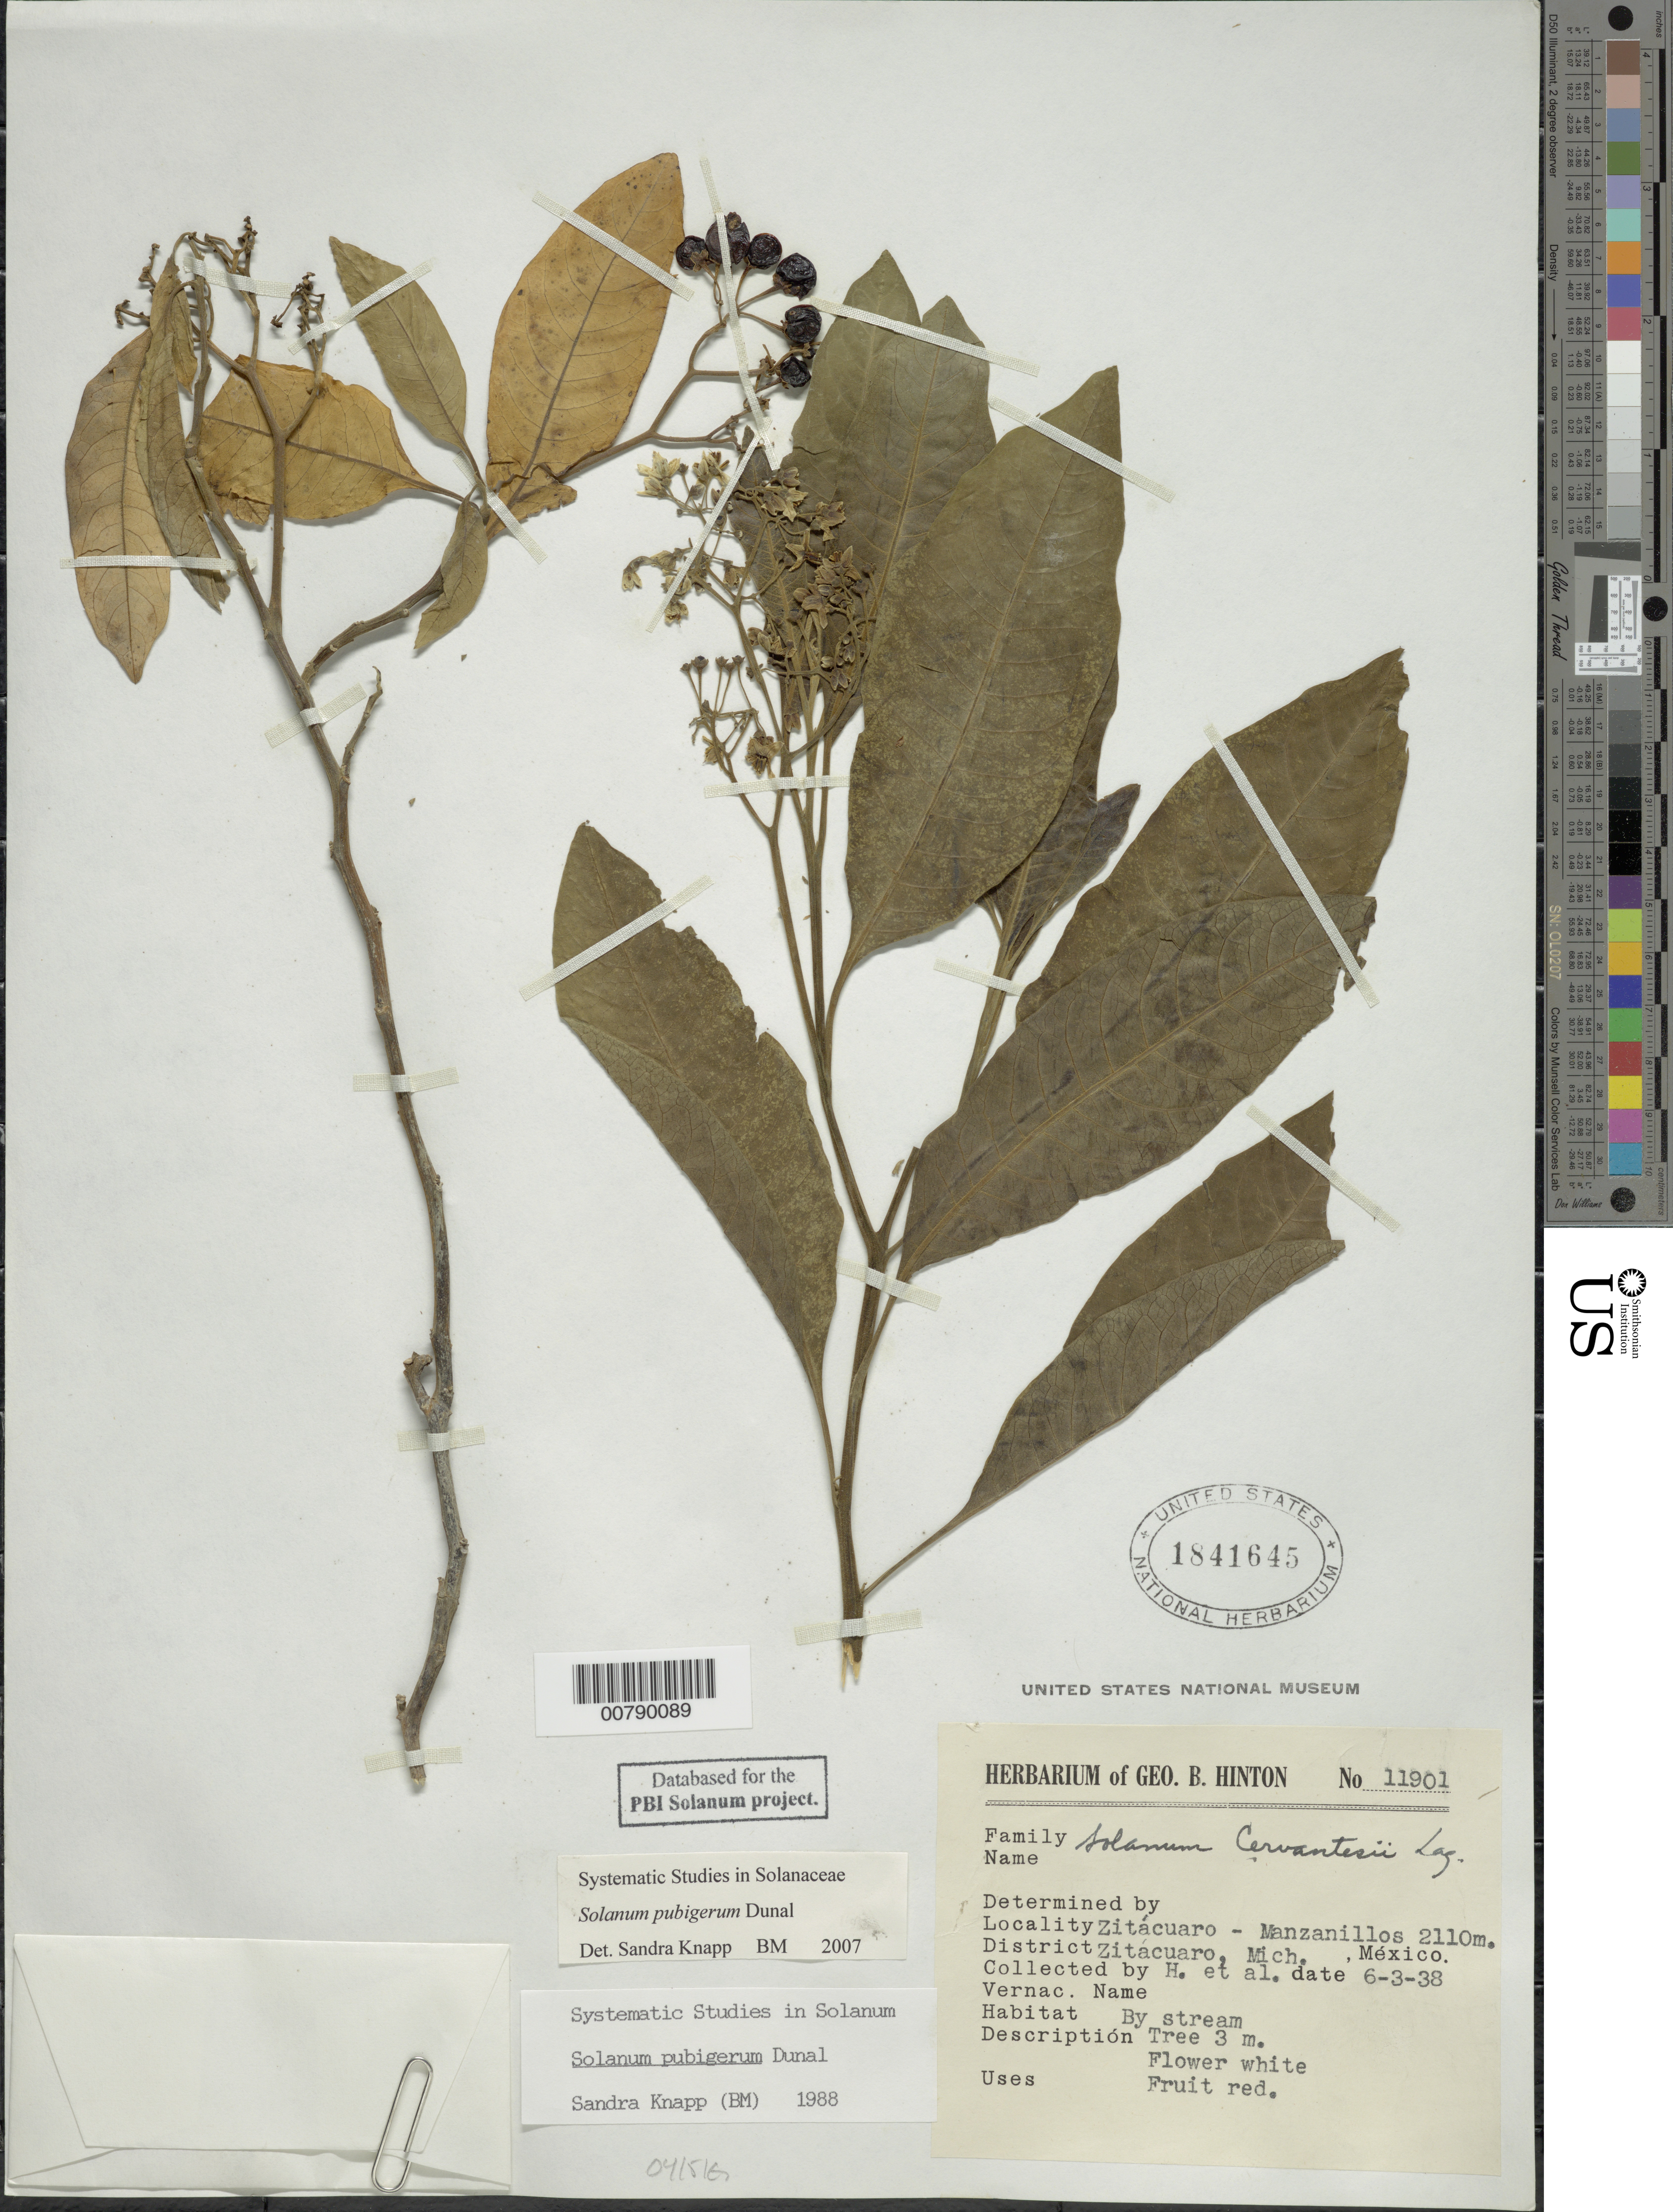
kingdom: Plantae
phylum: Tracheophyta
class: Magnoliopsida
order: Solanales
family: Solanaceae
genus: Solanum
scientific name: Solanum pubigerum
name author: Dunal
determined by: Knapp, S. D.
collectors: G. B. Hinton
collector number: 11901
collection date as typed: Jun 1938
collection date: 1938-06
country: Mexico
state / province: Michoacán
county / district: Zitácuaro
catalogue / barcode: US 1841645